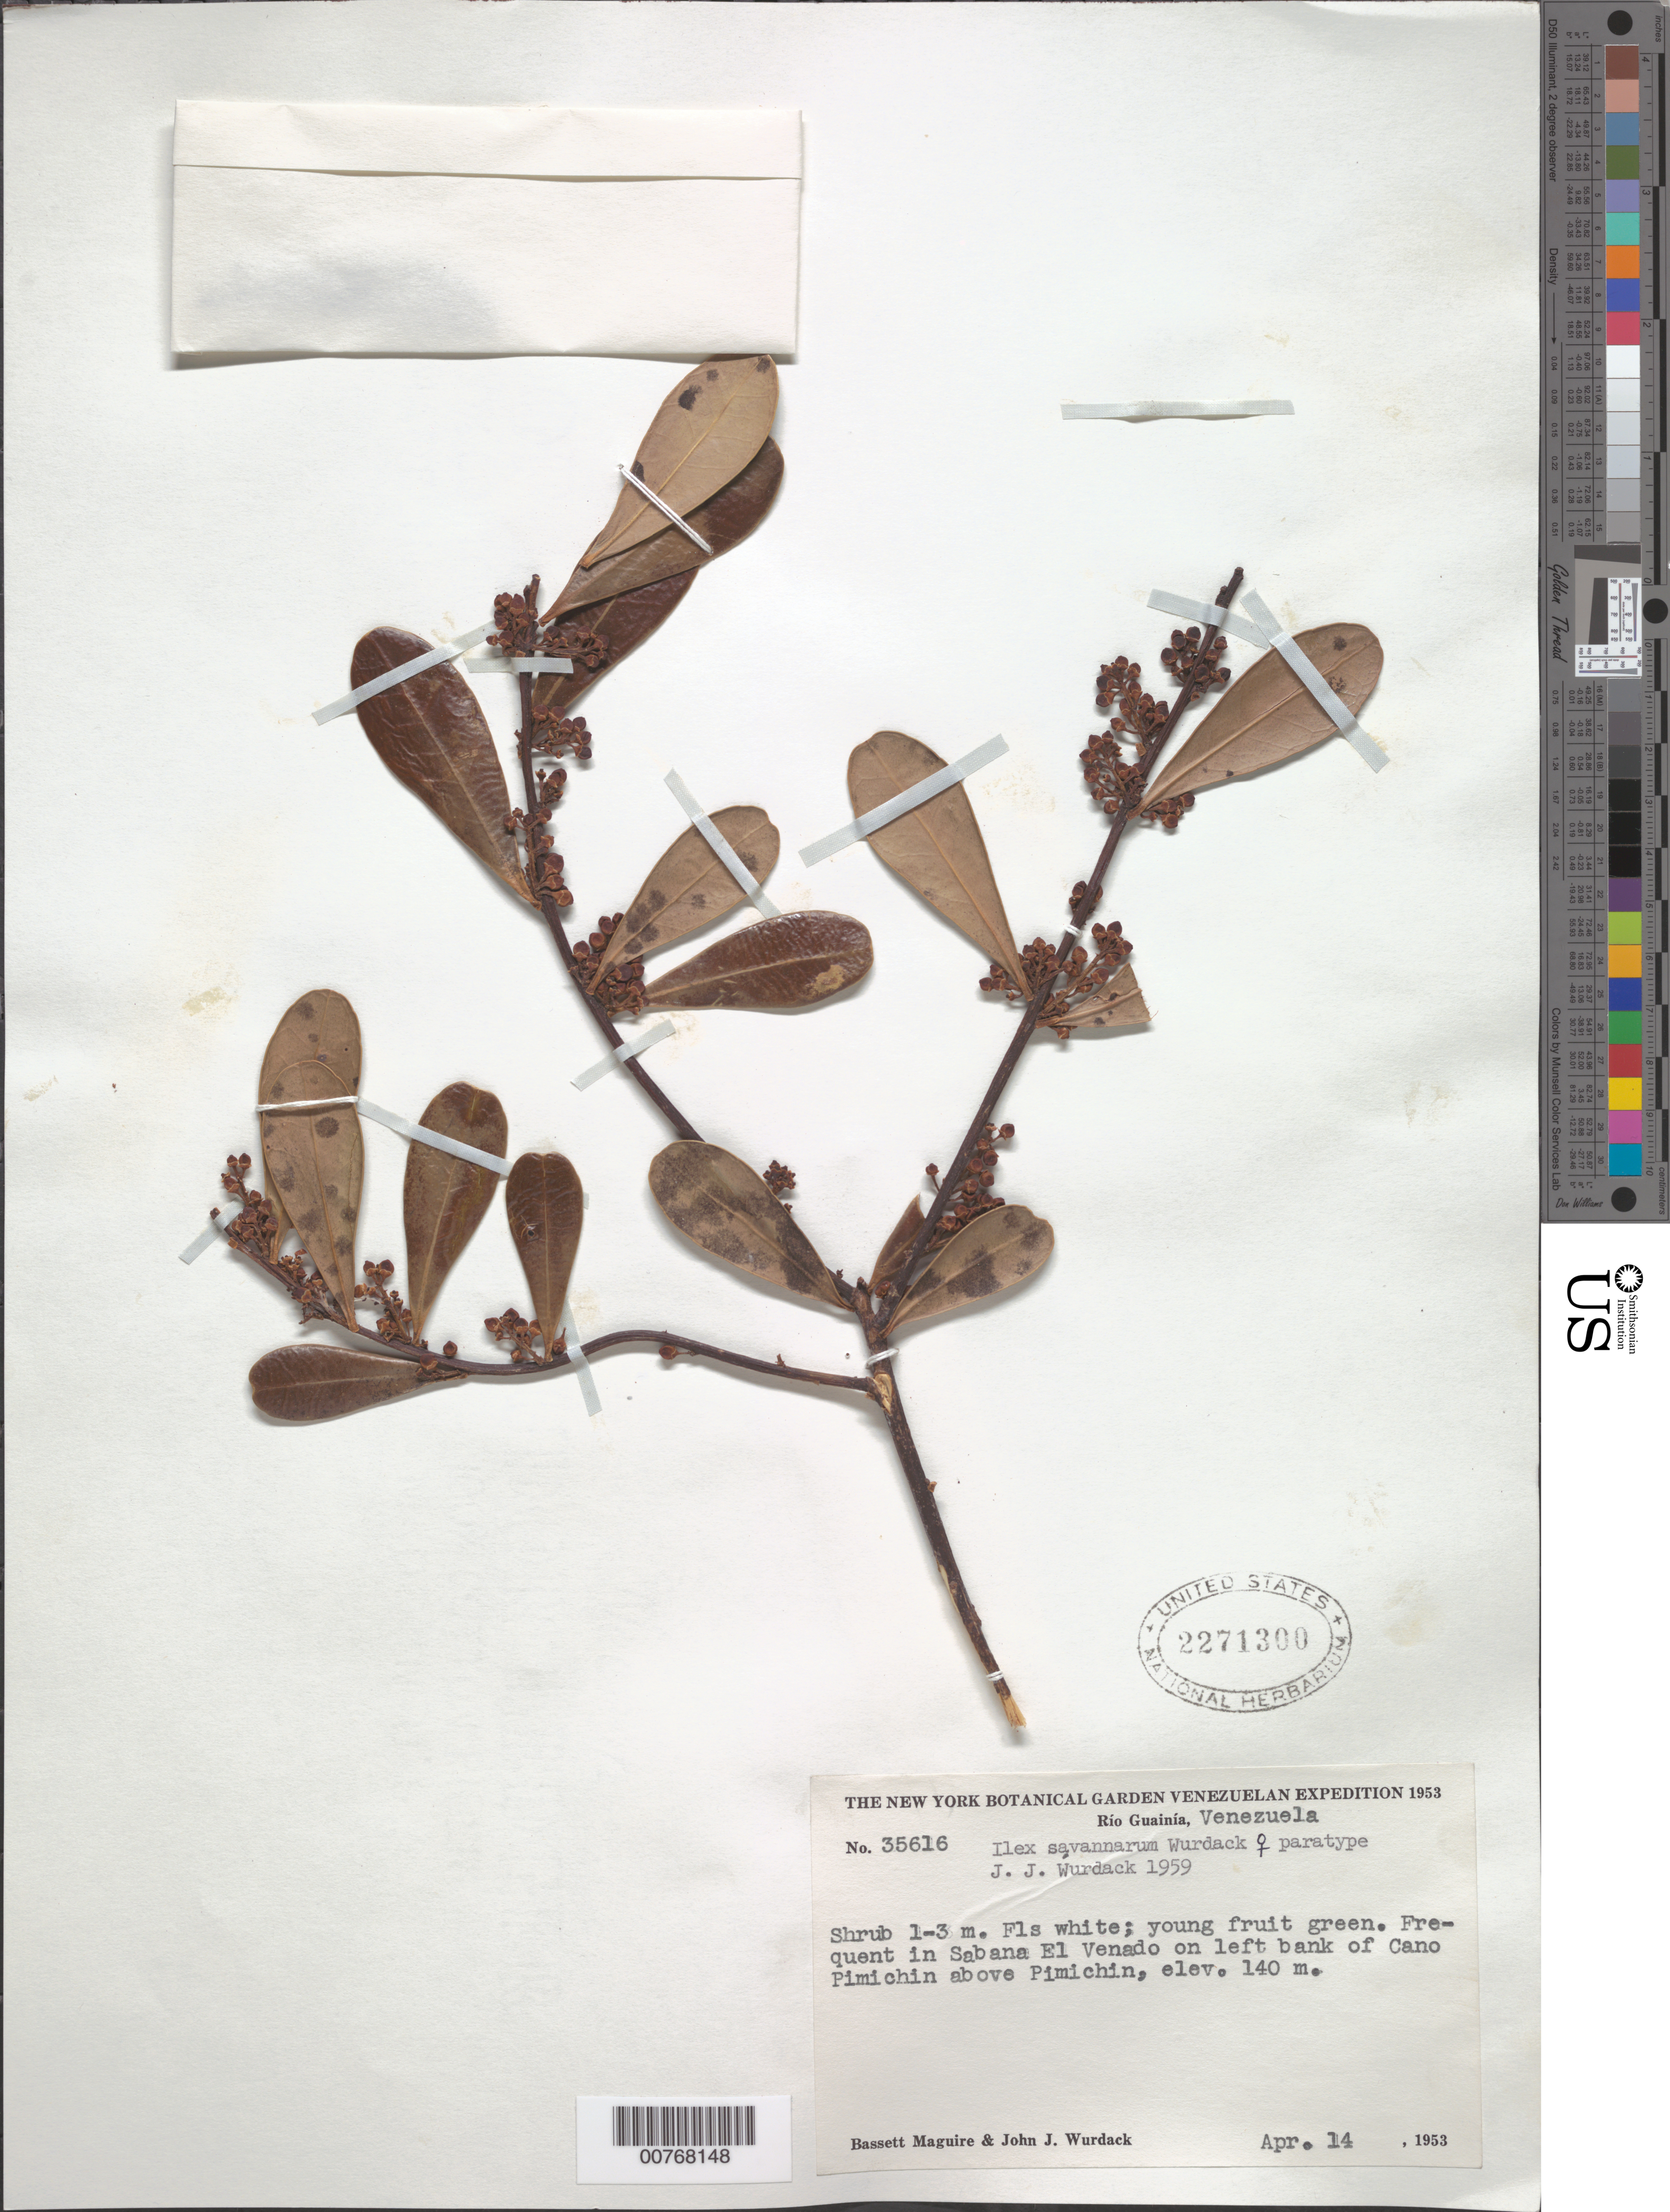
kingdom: Plantae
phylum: Tracheophyta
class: Magnoliopsida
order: Aquifoliales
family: Aquifoliaceae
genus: Ilex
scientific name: Ilex savannarum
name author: Wurdack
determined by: Wurdack, John J., (US), US (UNITED STATES)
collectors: B. Maguire & J. J. Wurdack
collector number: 35616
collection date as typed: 14-Apr-53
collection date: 1953-04-14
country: Venezuela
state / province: Amazonas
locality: Río Guainía, Sabana El Venado, left bank of Caño Pimichin, above Pimichin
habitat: Sabana El Venado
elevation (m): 140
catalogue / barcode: US 2271300